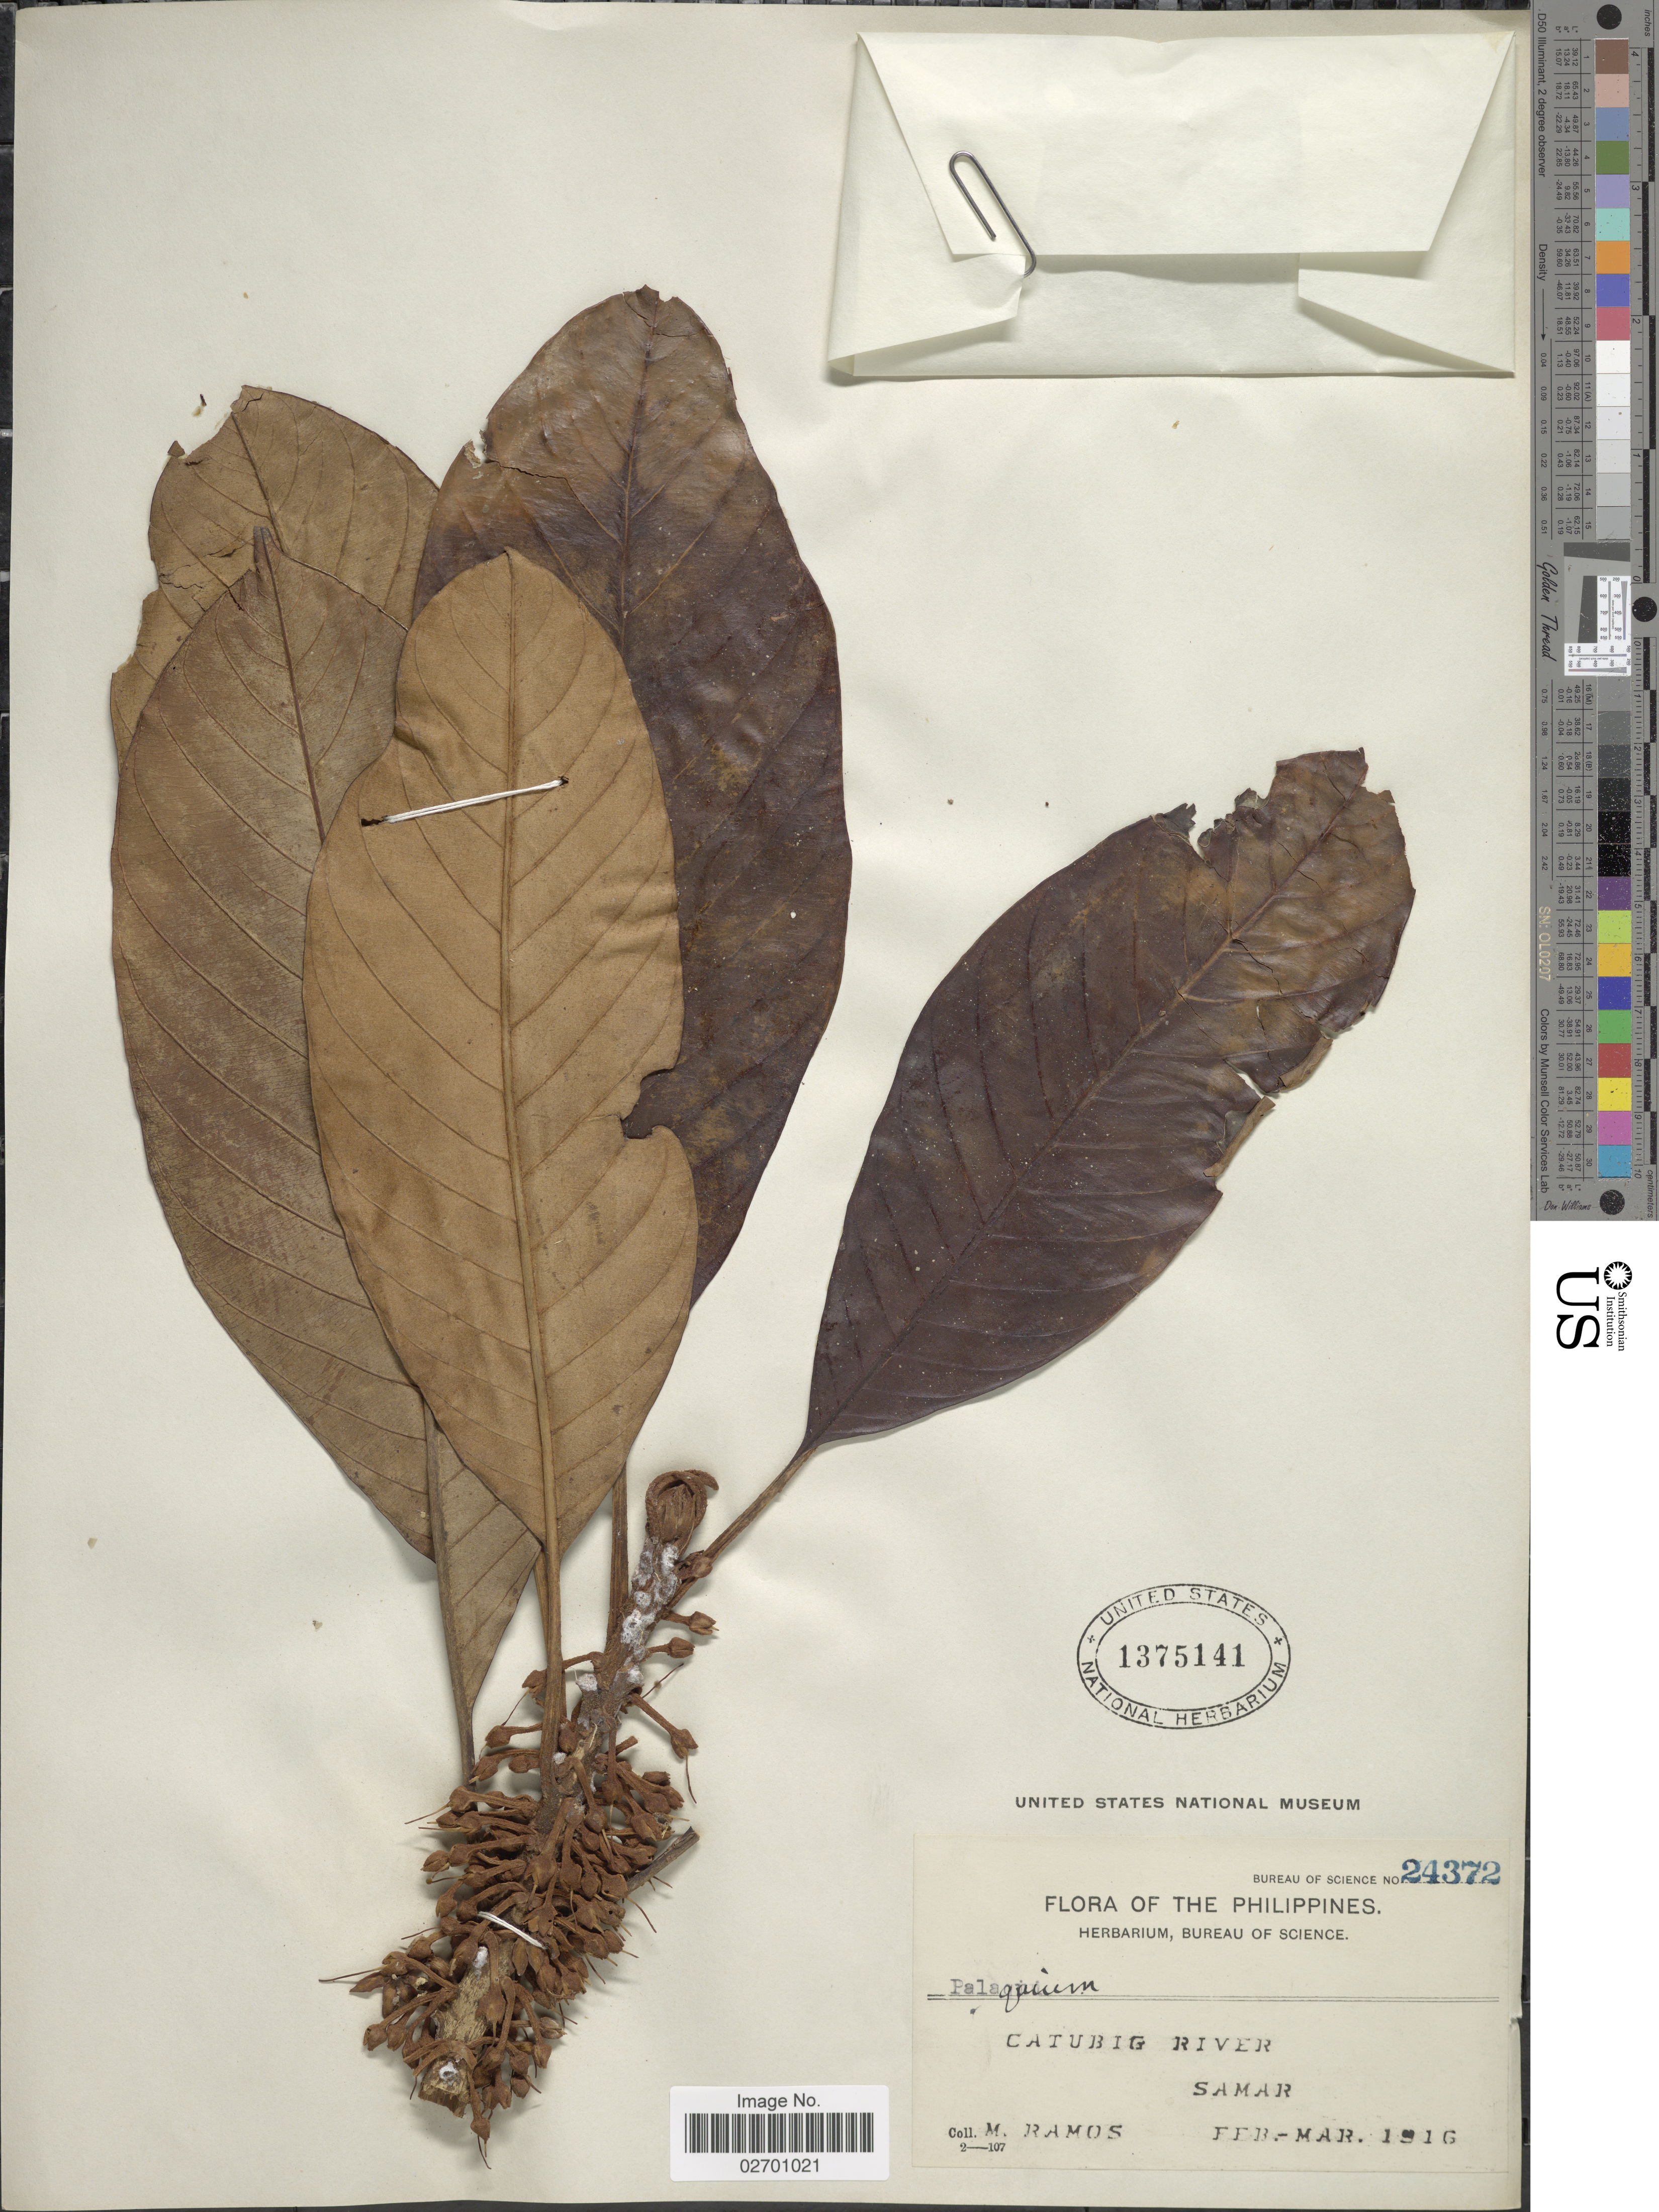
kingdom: Plantae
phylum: Tracheophyta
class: Magnoliopsida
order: Ericales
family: Sapotaceae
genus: Palaquium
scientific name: Palaquium sp.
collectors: M. Ramos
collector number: Bureau of Science 24372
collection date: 1916-02/1916-03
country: Philippines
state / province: Eastern Visayas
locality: Catubig River, Samar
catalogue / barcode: US 1375141